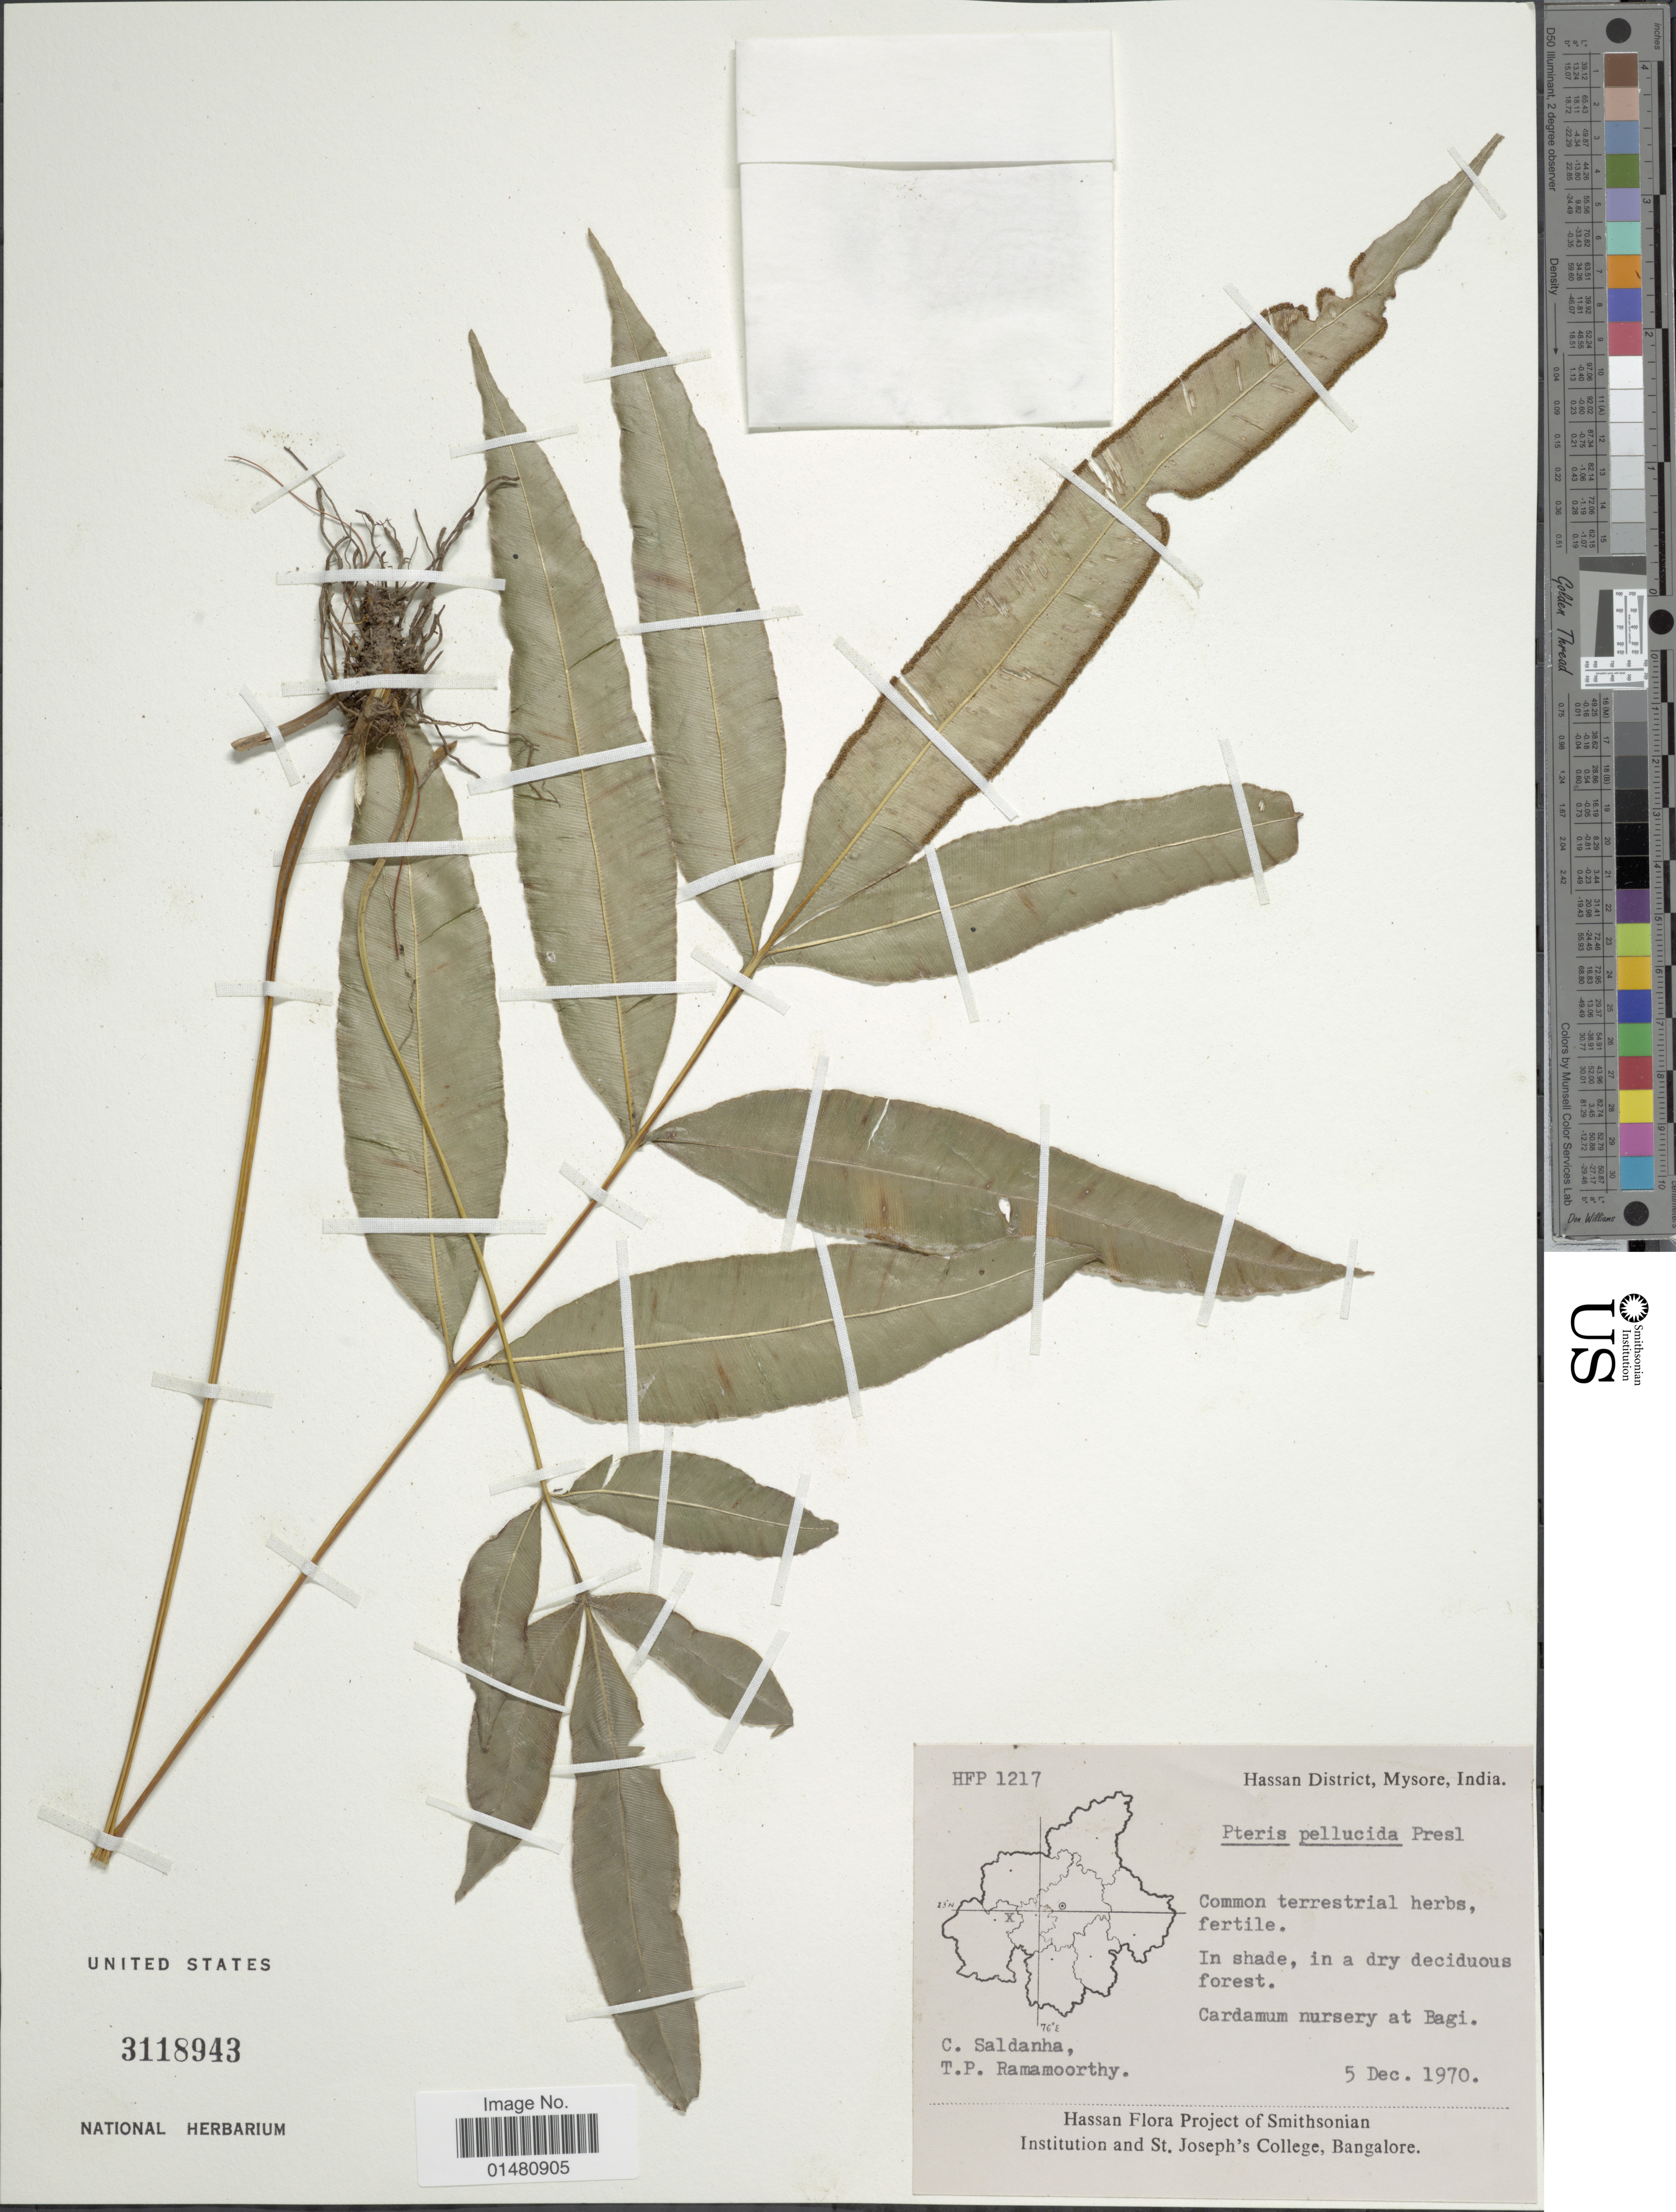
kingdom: Plantae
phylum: Tracheophyta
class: Polypodiopsida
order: Polypodiales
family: Pteridaceae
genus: Pteris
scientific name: Pteris pellucida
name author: C. Presl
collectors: C. Saldanha & T. P. Ramamoorthy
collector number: HFP 1217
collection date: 1970-12-05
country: India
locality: Hassan District, Mysore, Cardanum nursery at Bagi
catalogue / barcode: US 3118943